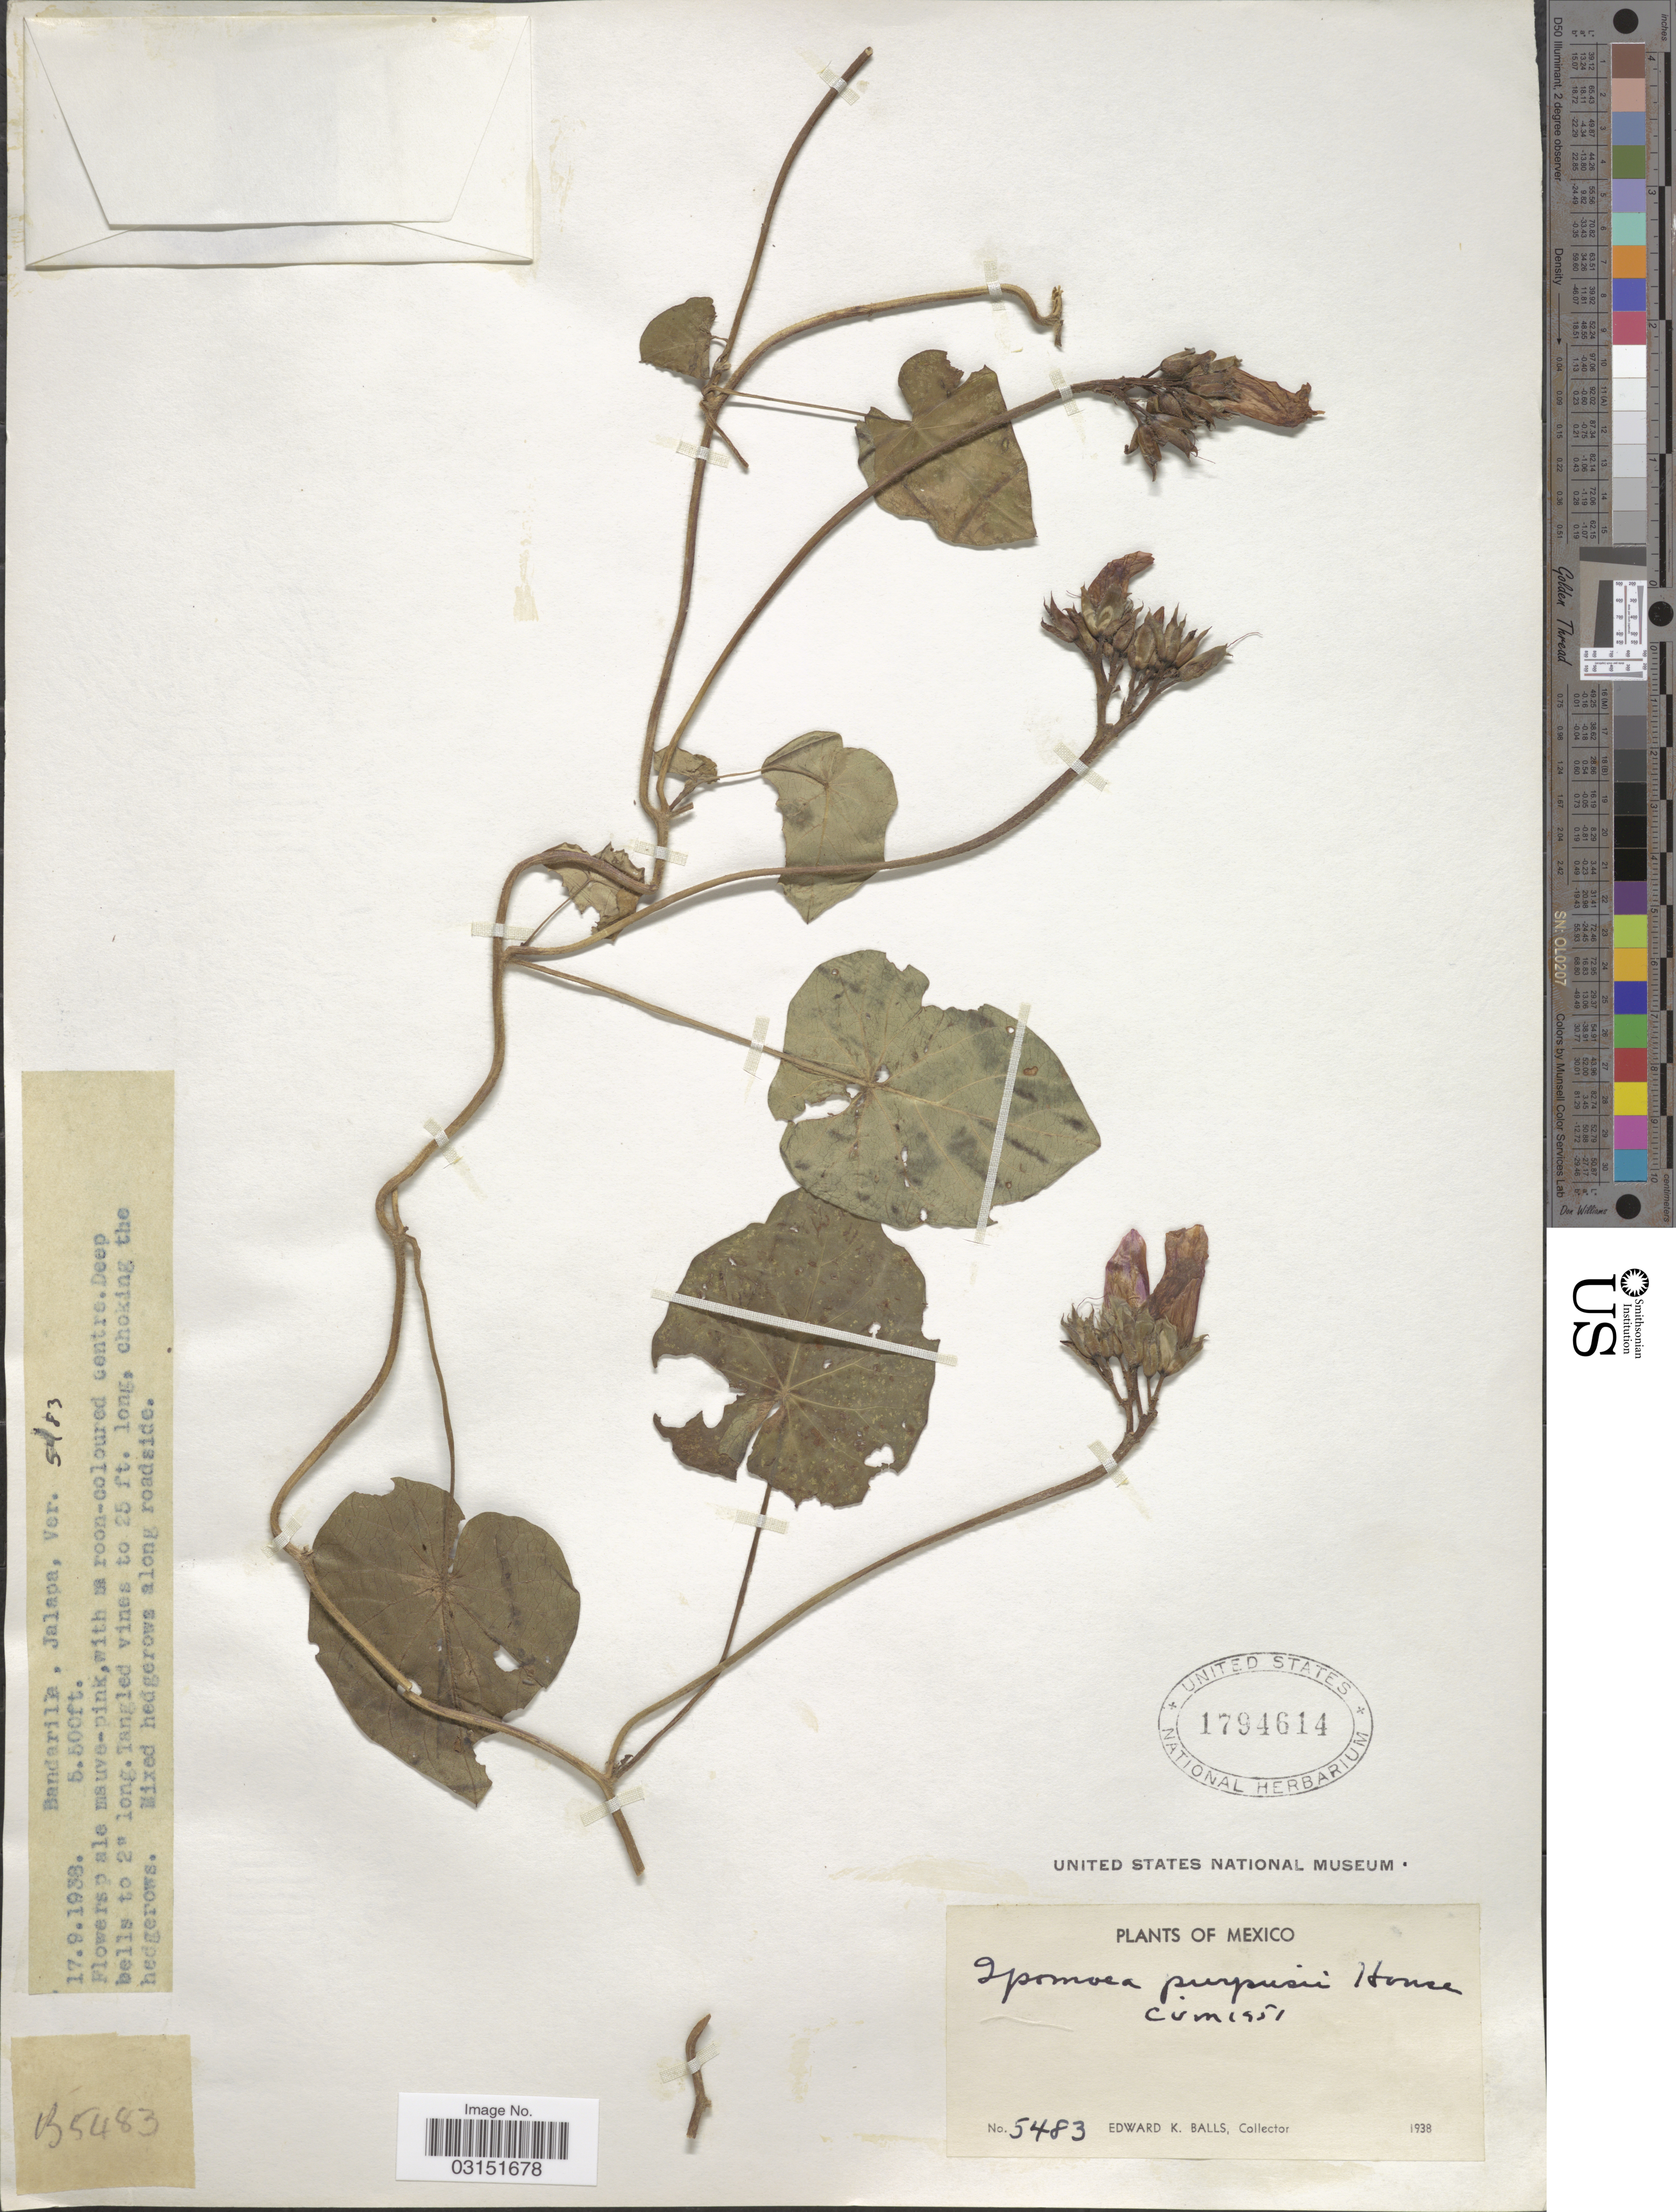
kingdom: Plantae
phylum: Tracheophyta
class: Magnoliopsida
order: Solanales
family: Convolvulaceae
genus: Ipomoea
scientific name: Ipomoea trifida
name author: (Kunth) G. Don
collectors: E. K. Balls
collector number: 5483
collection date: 1938-09-17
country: Mexico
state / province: Veracruz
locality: Bandarilla, Jalapa. Ver.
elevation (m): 1676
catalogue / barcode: US 1794614